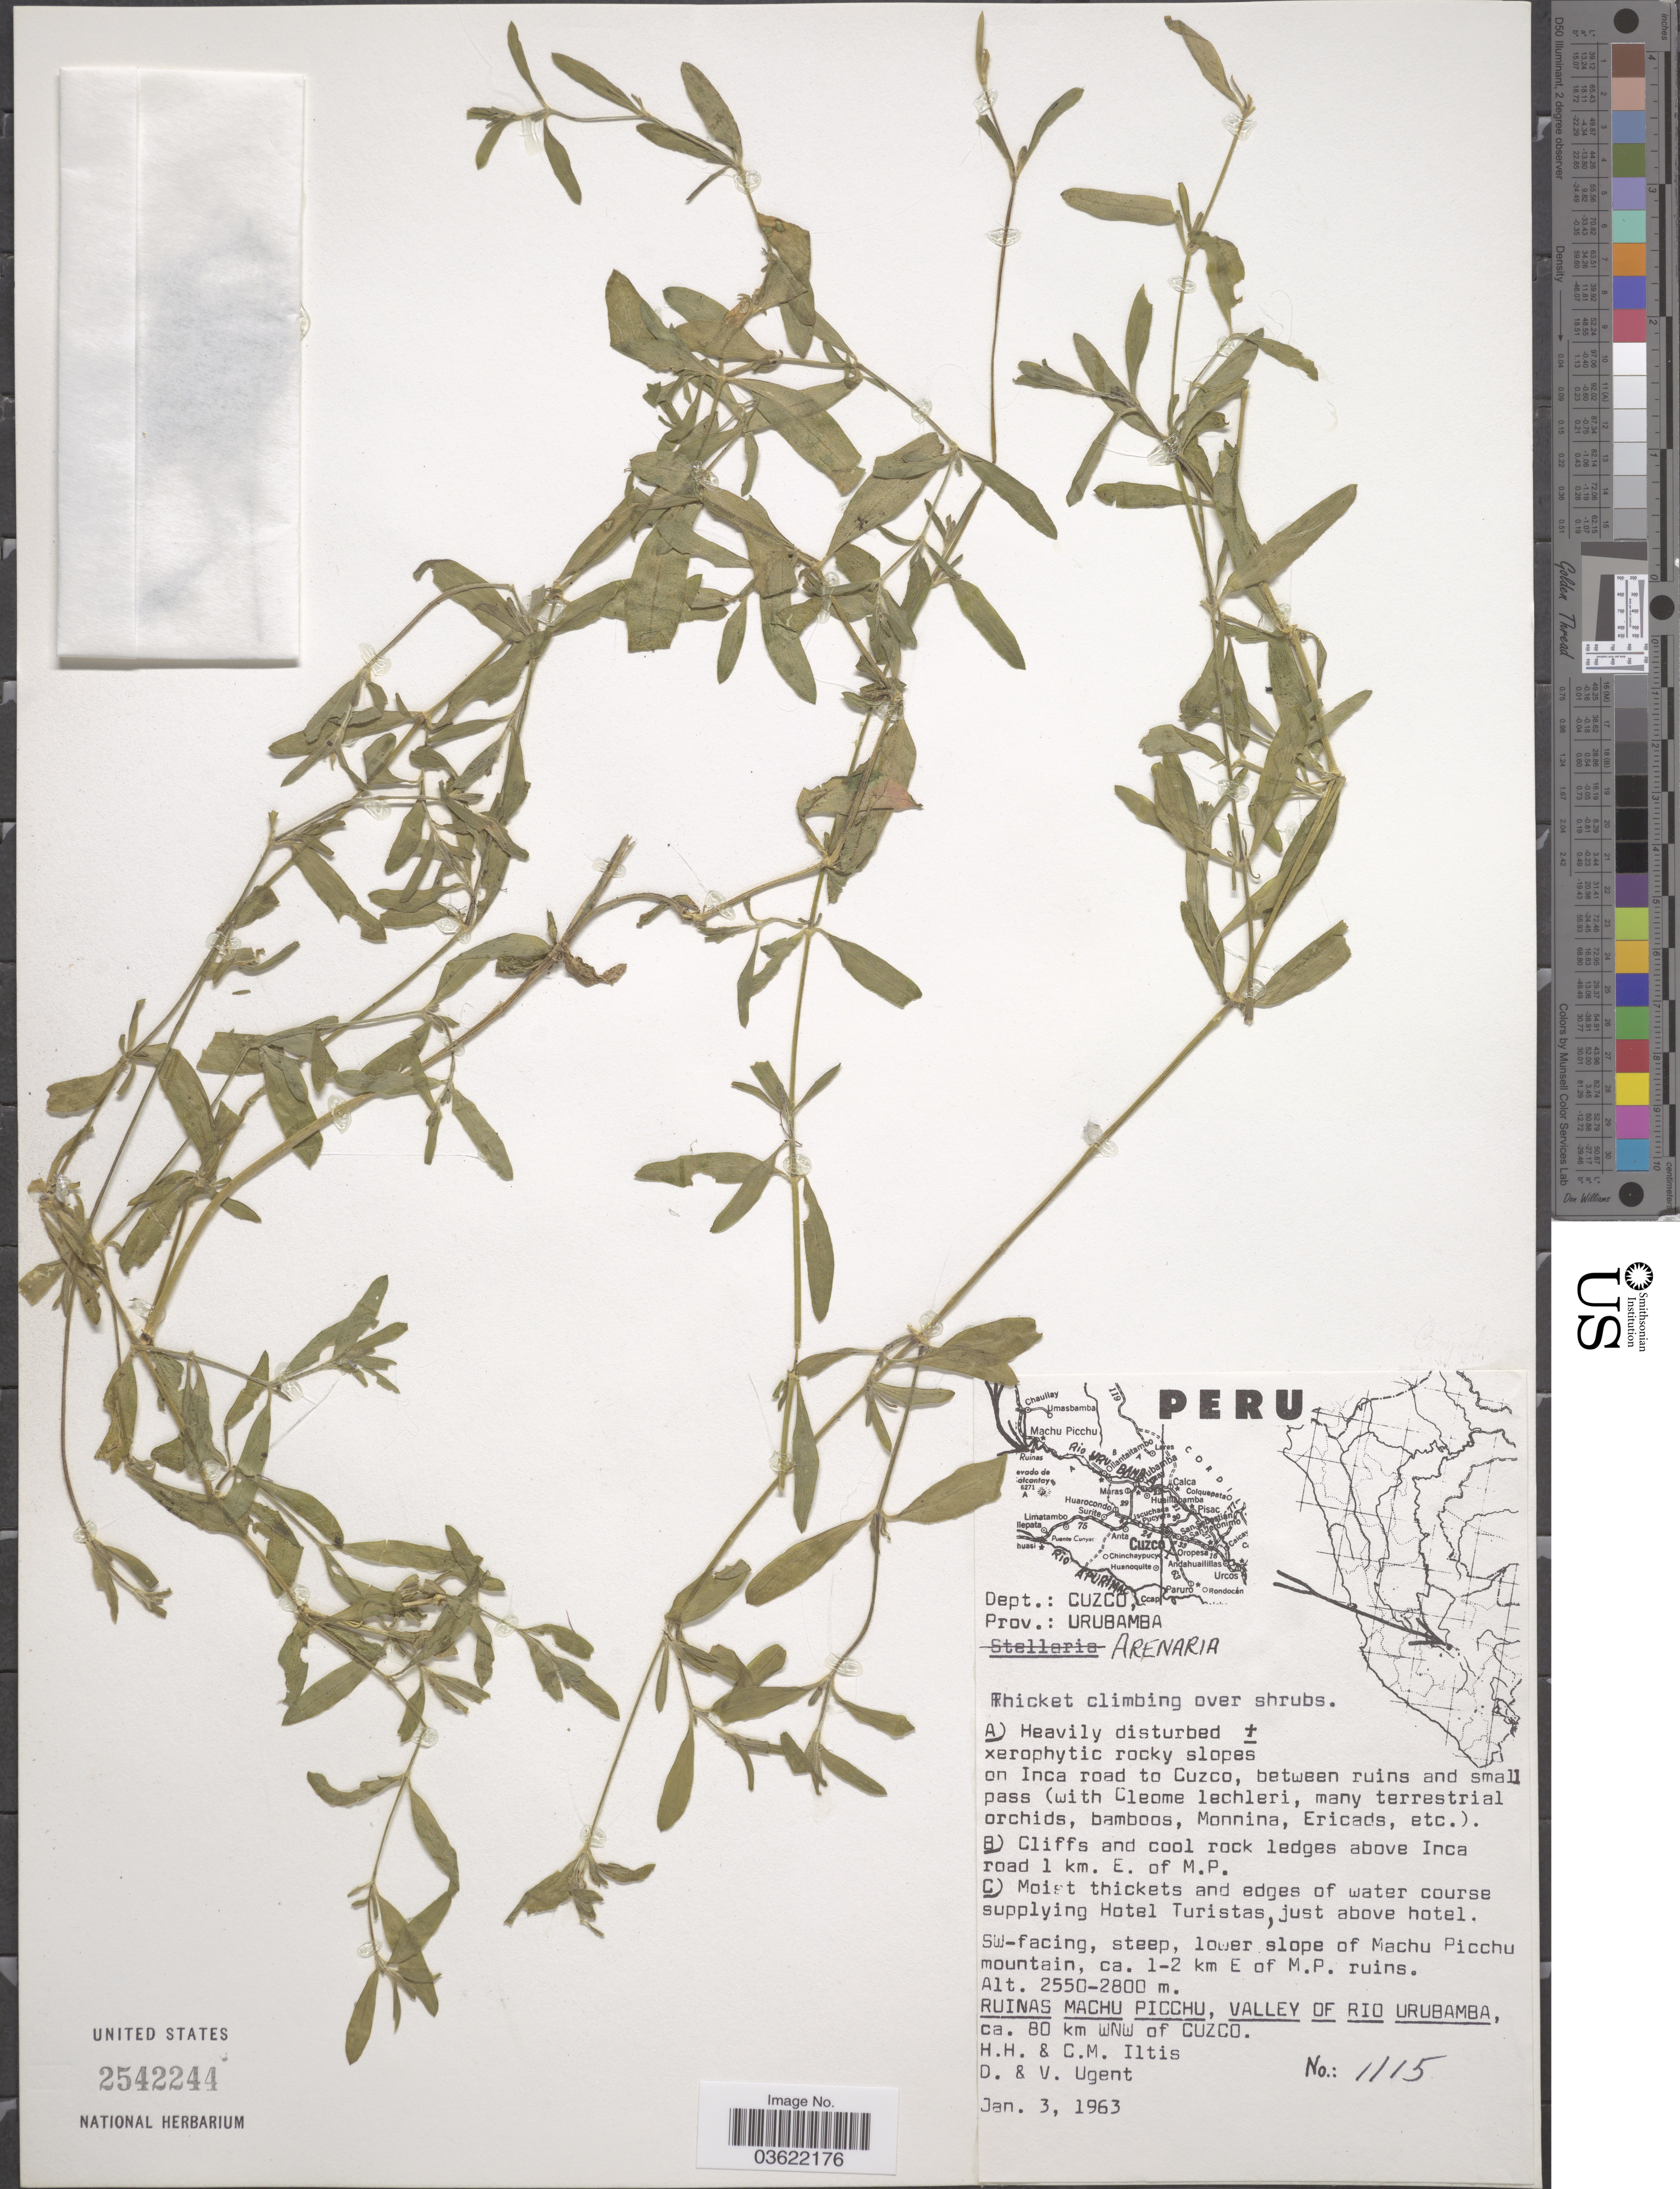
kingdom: Plantae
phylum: Tracheophyta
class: Magnoliopsida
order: Caryophyllales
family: Caryophyllaceae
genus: Arenaria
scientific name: Arenaria sp.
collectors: H. H. Iltis, C. M Iltis, D. Ugent & V. Ugent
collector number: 1115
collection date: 1963-01-03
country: Peru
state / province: Cusco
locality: Dept.: Cuzco. Prov.: Urubamba. On Inca road to Cuzco, between ruins and small pass. Above Inca road 1 km. E. of M.P. Moist thickets and edges of water course supplying Hotel Turistas, just above hotel. SW-facing, steep, lower slope of Machu Picchu mountain, ca. 1-2 km E of M.P. ruins. Ruinas Machu Picchu, valley of Rio Urubamba, ca. 80 km WNW of Cuzco.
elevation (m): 2550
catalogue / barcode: US 2542244